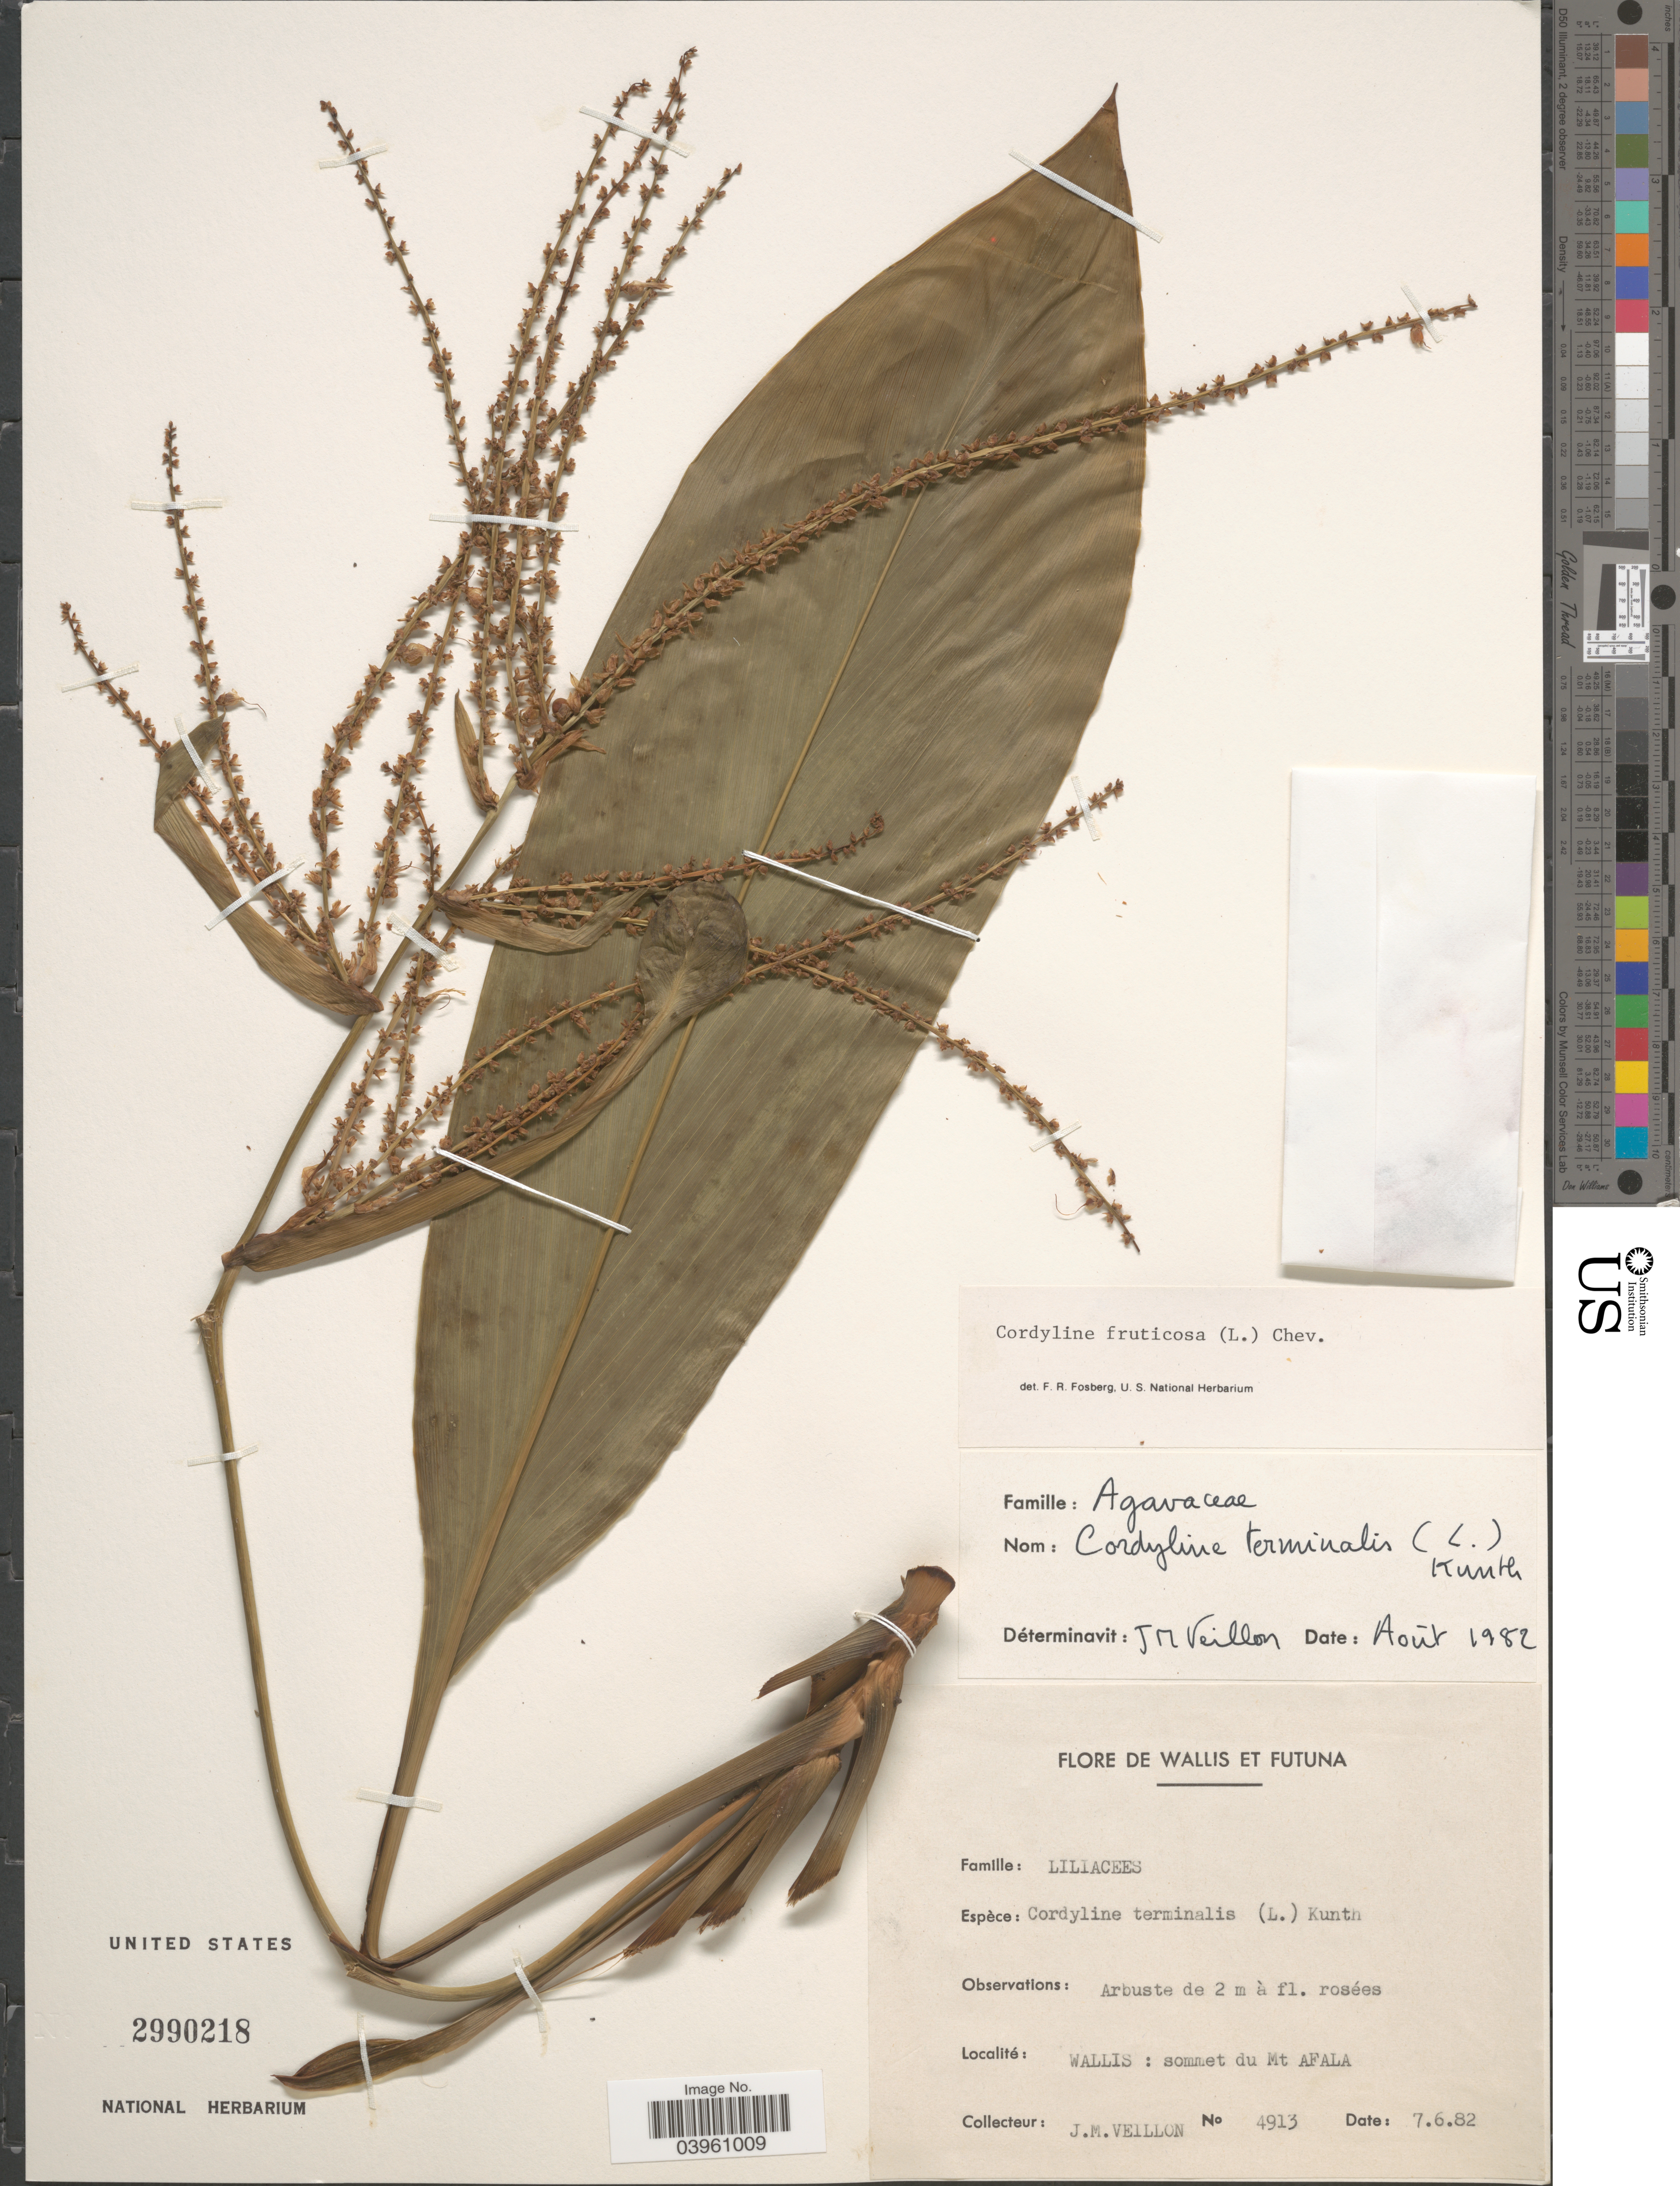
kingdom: Plantae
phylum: Tracheophyta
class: Liliopsida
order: Asparagales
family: Asparagaceae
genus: Cordyline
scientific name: Cordyline fruticosa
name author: (L.) A. Chev.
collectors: J. Veillon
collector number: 4913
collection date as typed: Transcribed d/m/y: 7/6/82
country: Wallis and Futuna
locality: Wallis: sommet du Mt Afala.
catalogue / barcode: US 2990218